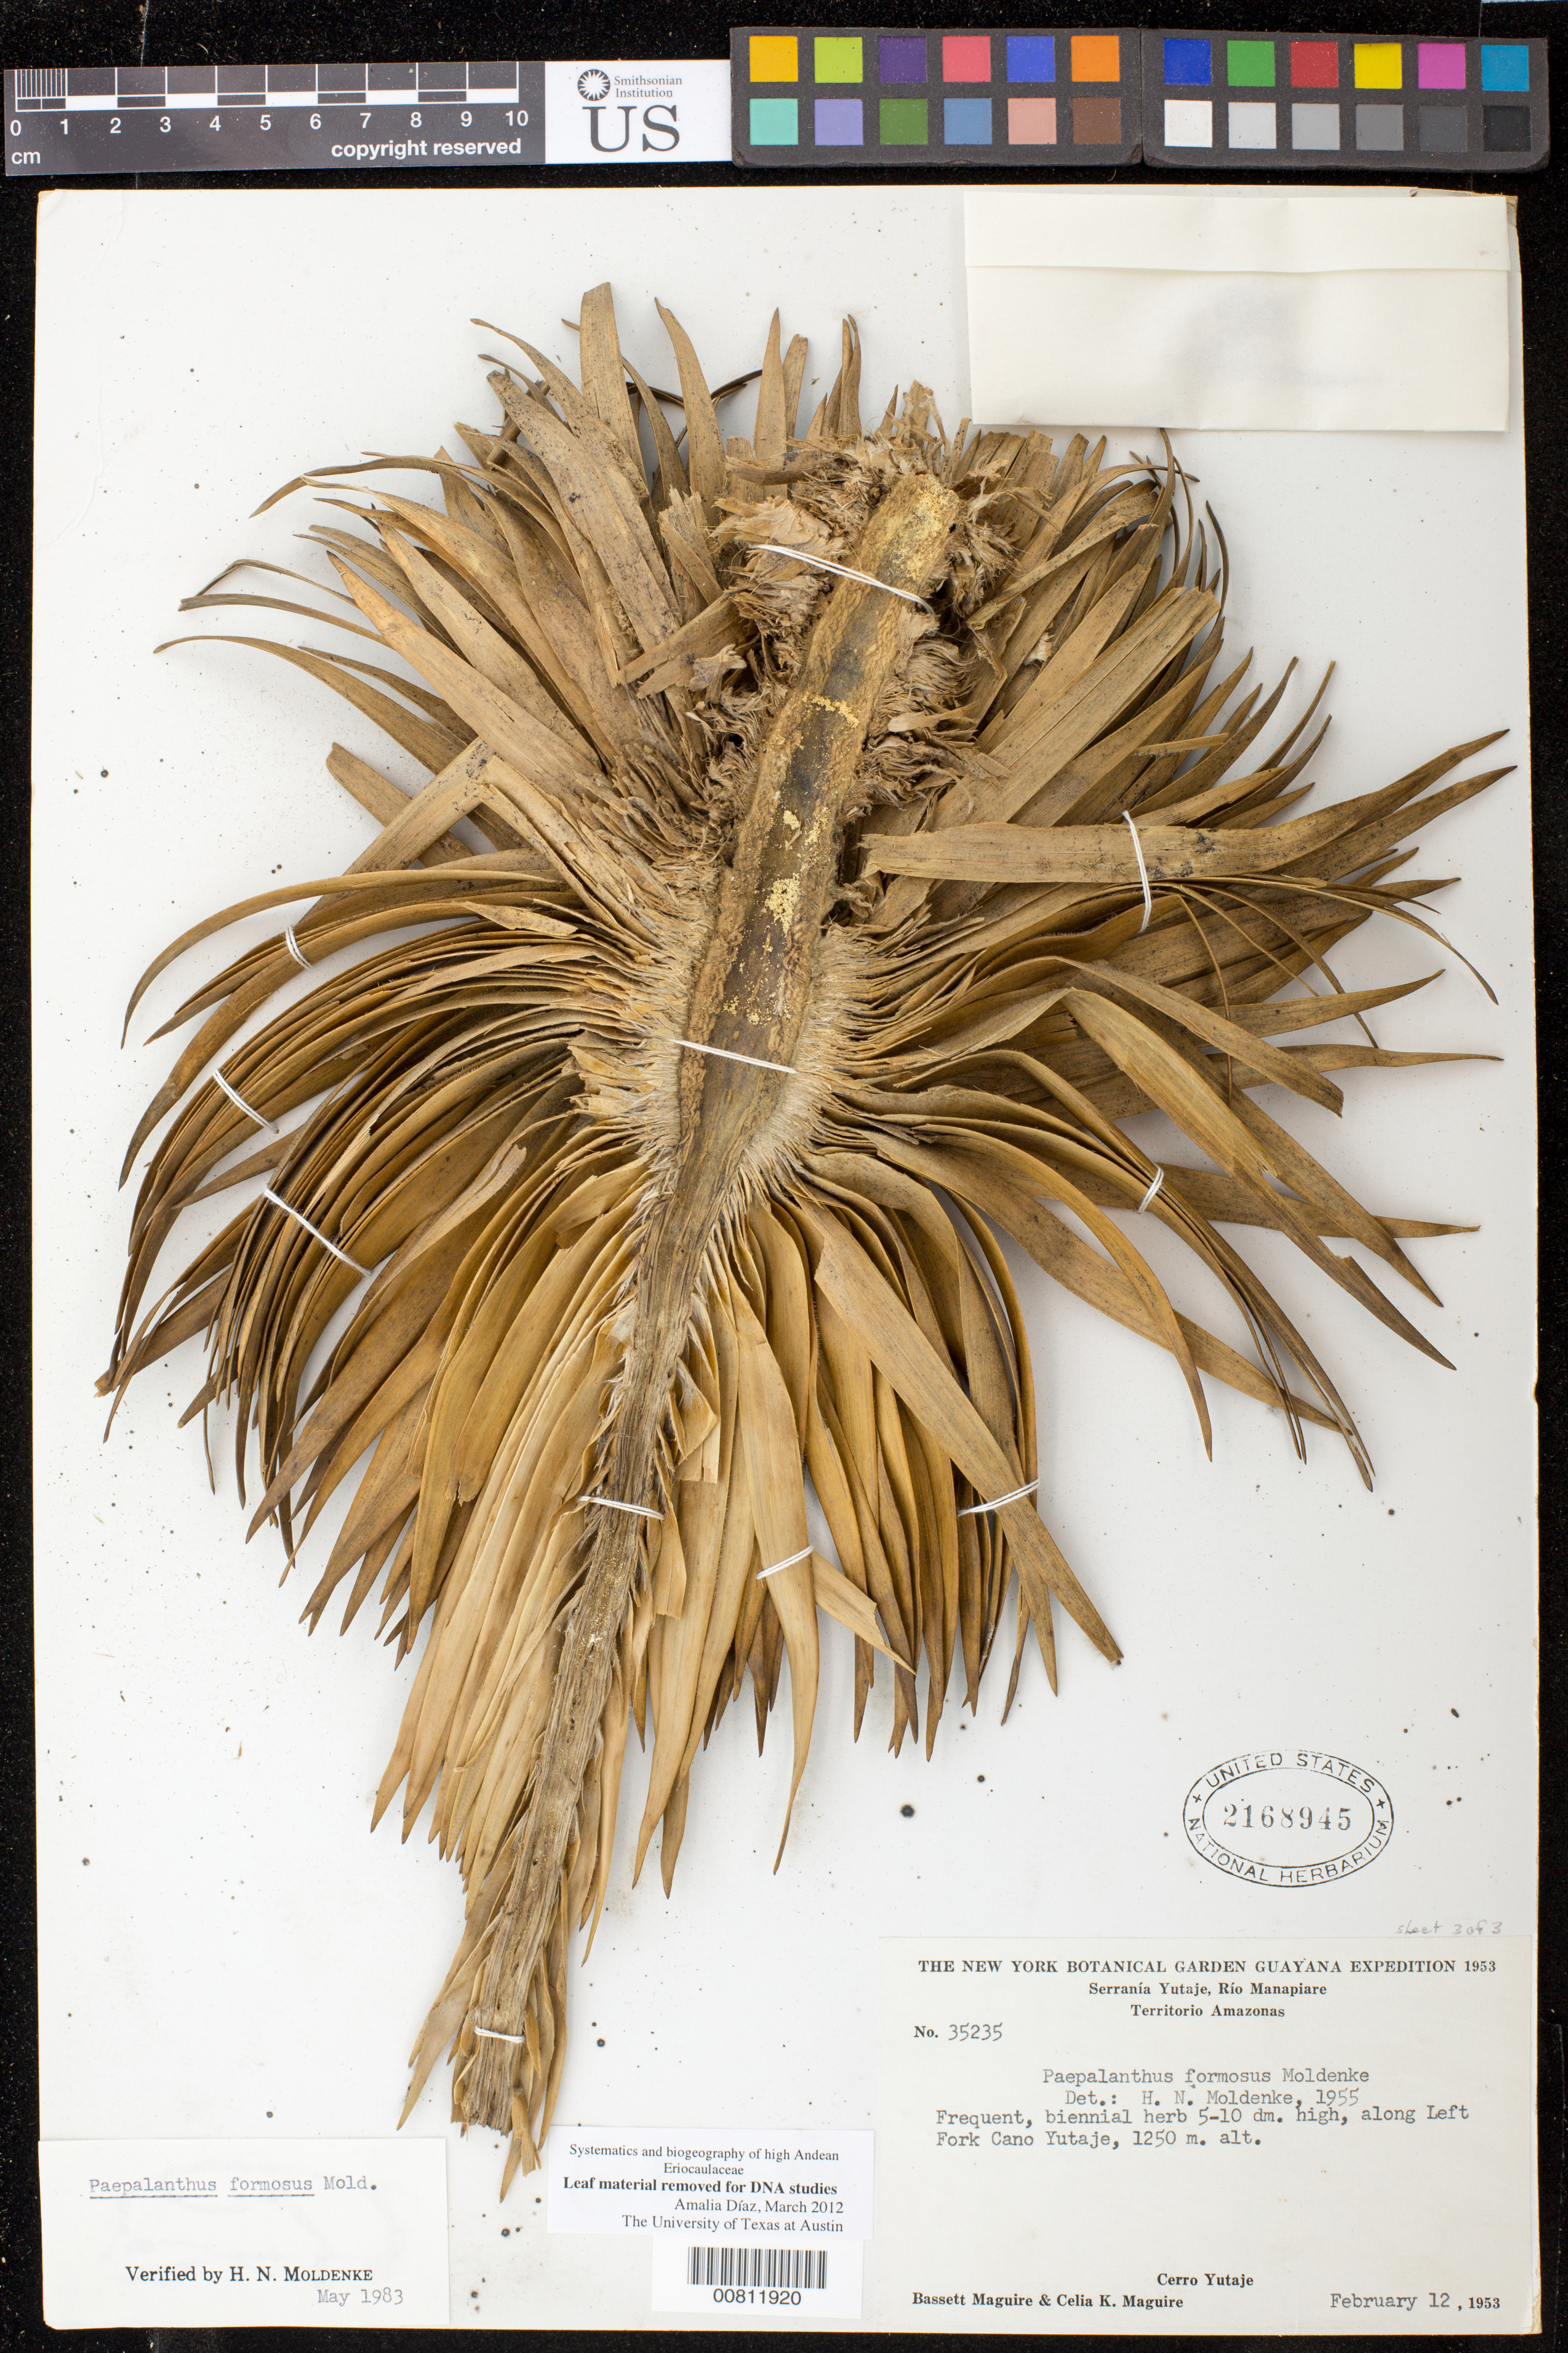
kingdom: Plantae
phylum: Tracheophyta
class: Liliopsida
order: Poales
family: Eriocaulaceae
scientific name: Coracoralina chiquitensis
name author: (Herzog) Andrino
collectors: B. Maguire & C. K. Maguire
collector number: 35235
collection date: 1953-02-12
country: Venezuela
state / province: Amazonas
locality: Along Left Fork Cano Yutaje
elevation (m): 1250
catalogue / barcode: US 2168945